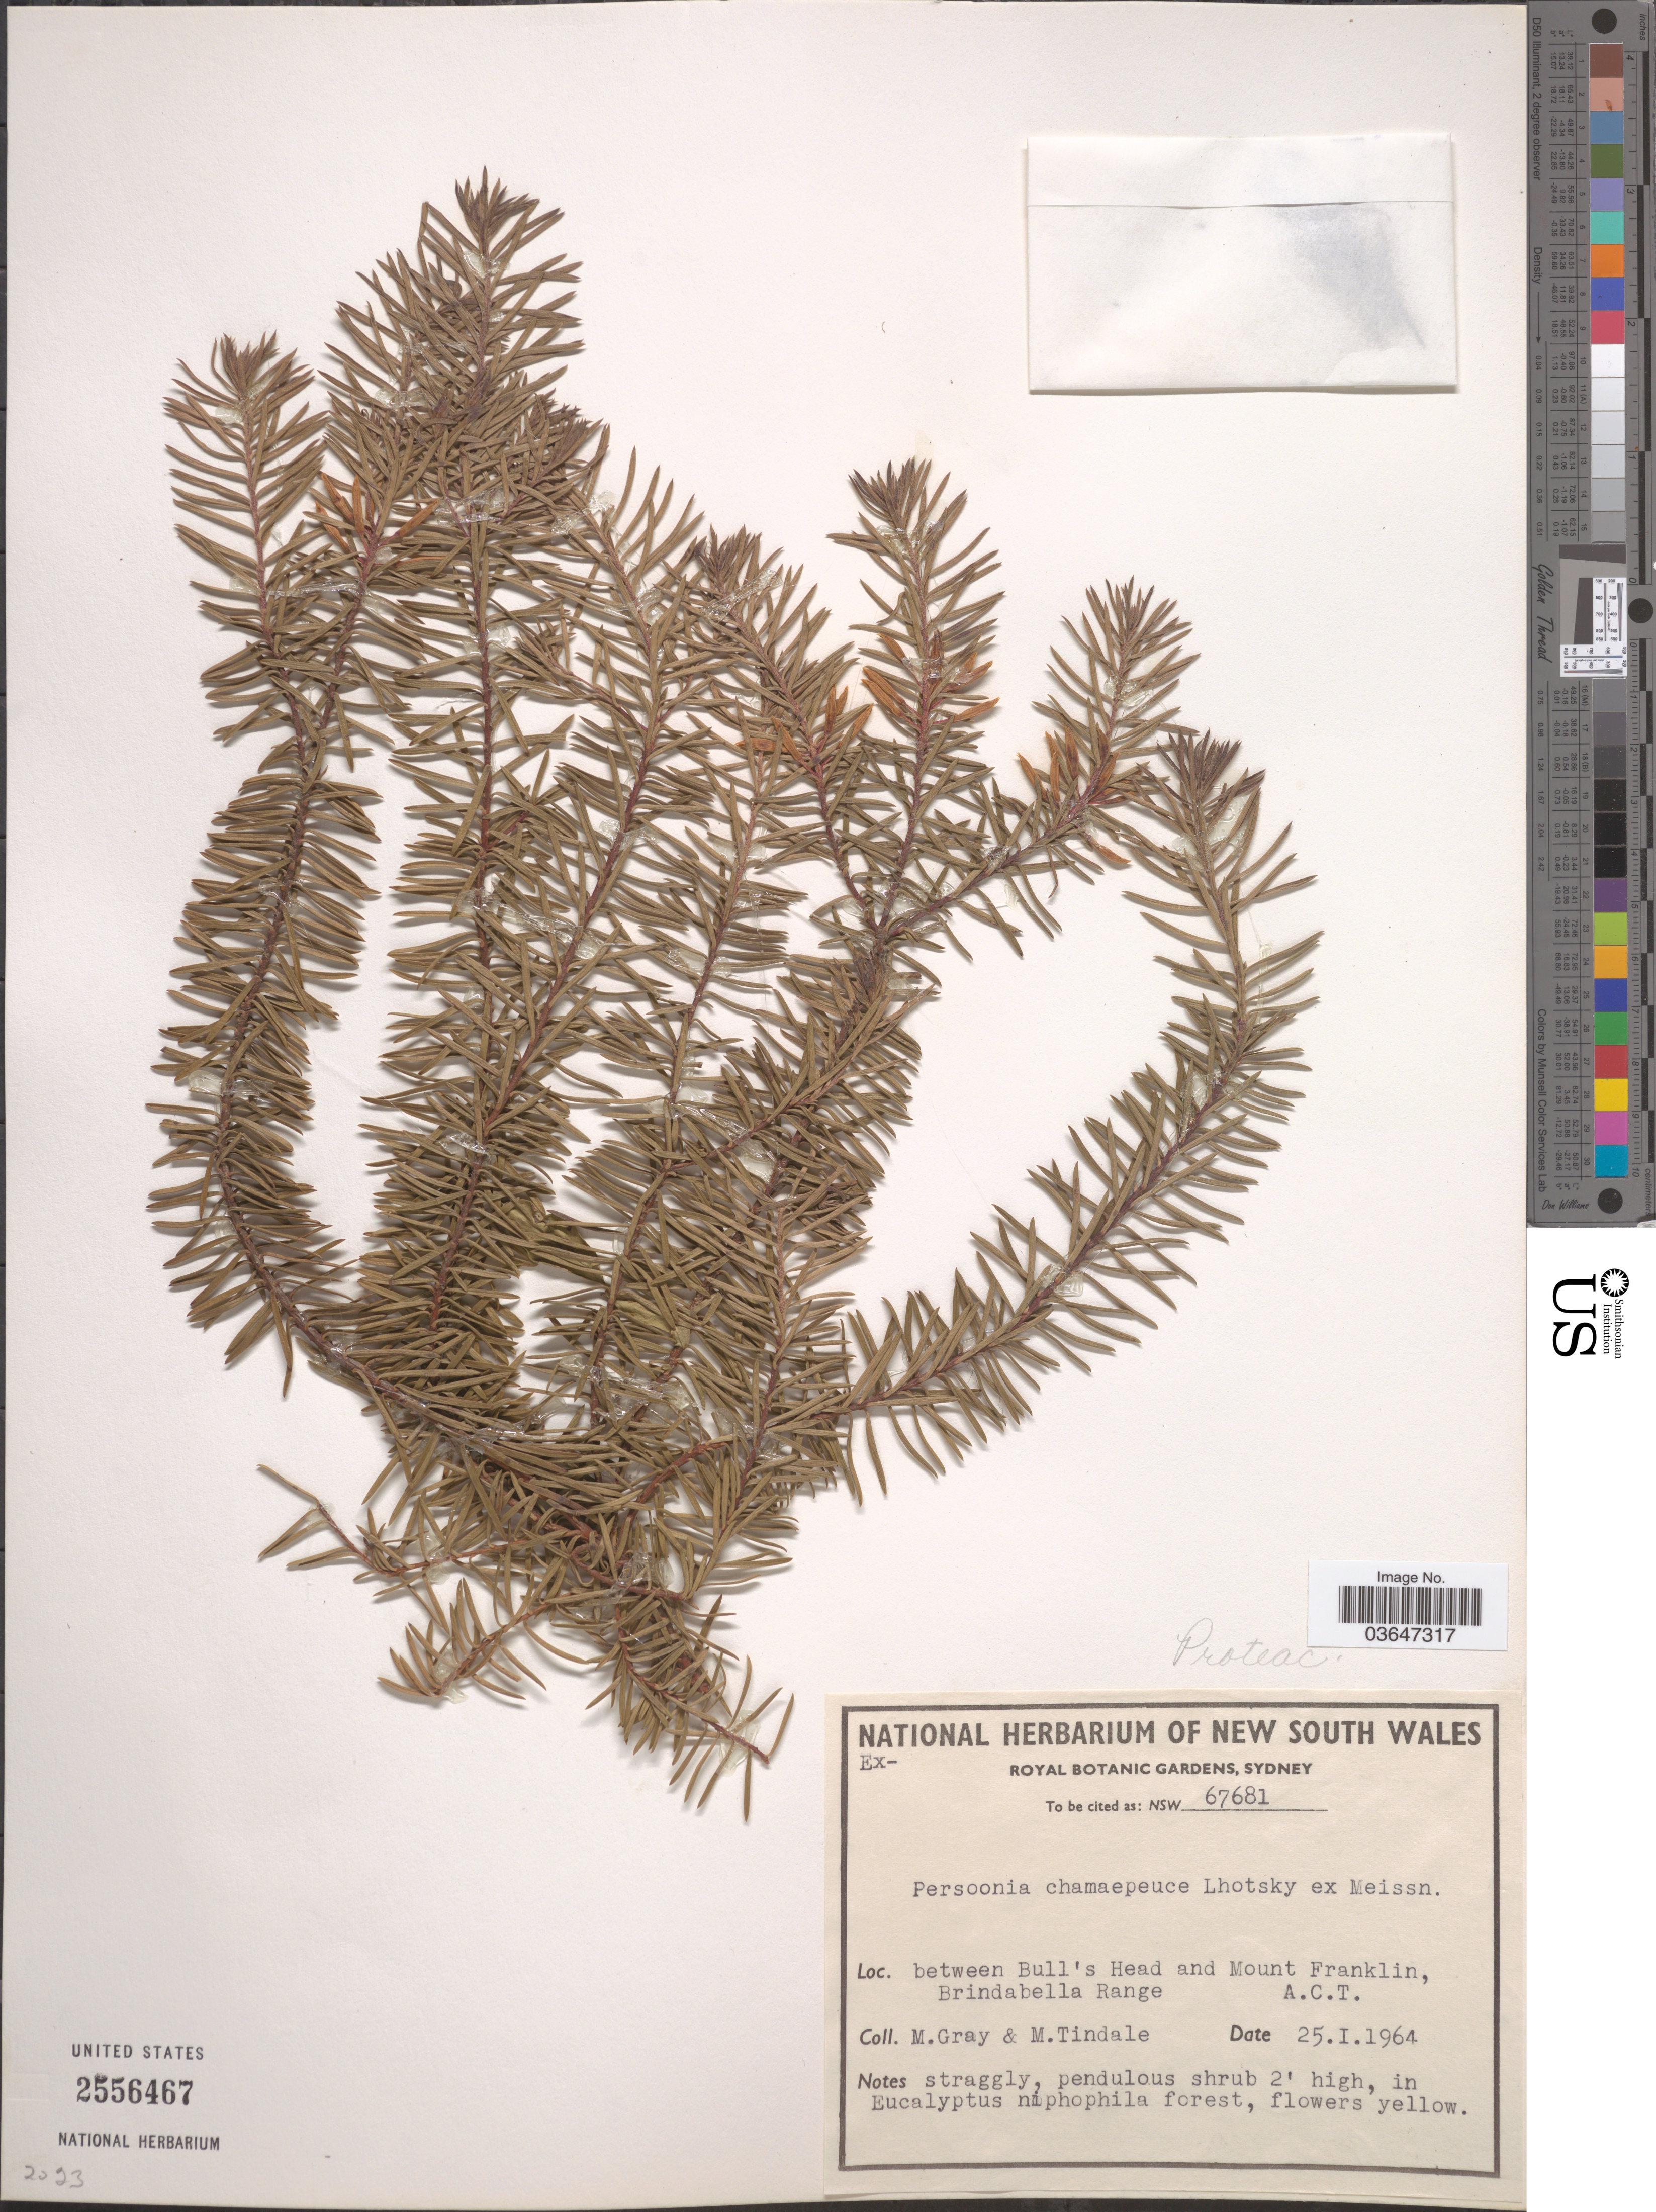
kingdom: Plantae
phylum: Tracheophyta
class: Magnoliopsida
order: Proteales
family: Proteaceae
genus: Persoonia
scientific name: Persoonia chamaepeuce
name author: Lhotsky ex Meisn.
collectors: M. Gray & M. D. Tindale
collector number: NSW67681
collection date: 1964-01-25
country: Australia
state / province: New South Wales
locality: Between Bull's Head and Mount Franklin, Brindabella Range. A.C.T.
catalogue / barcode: US 2556467